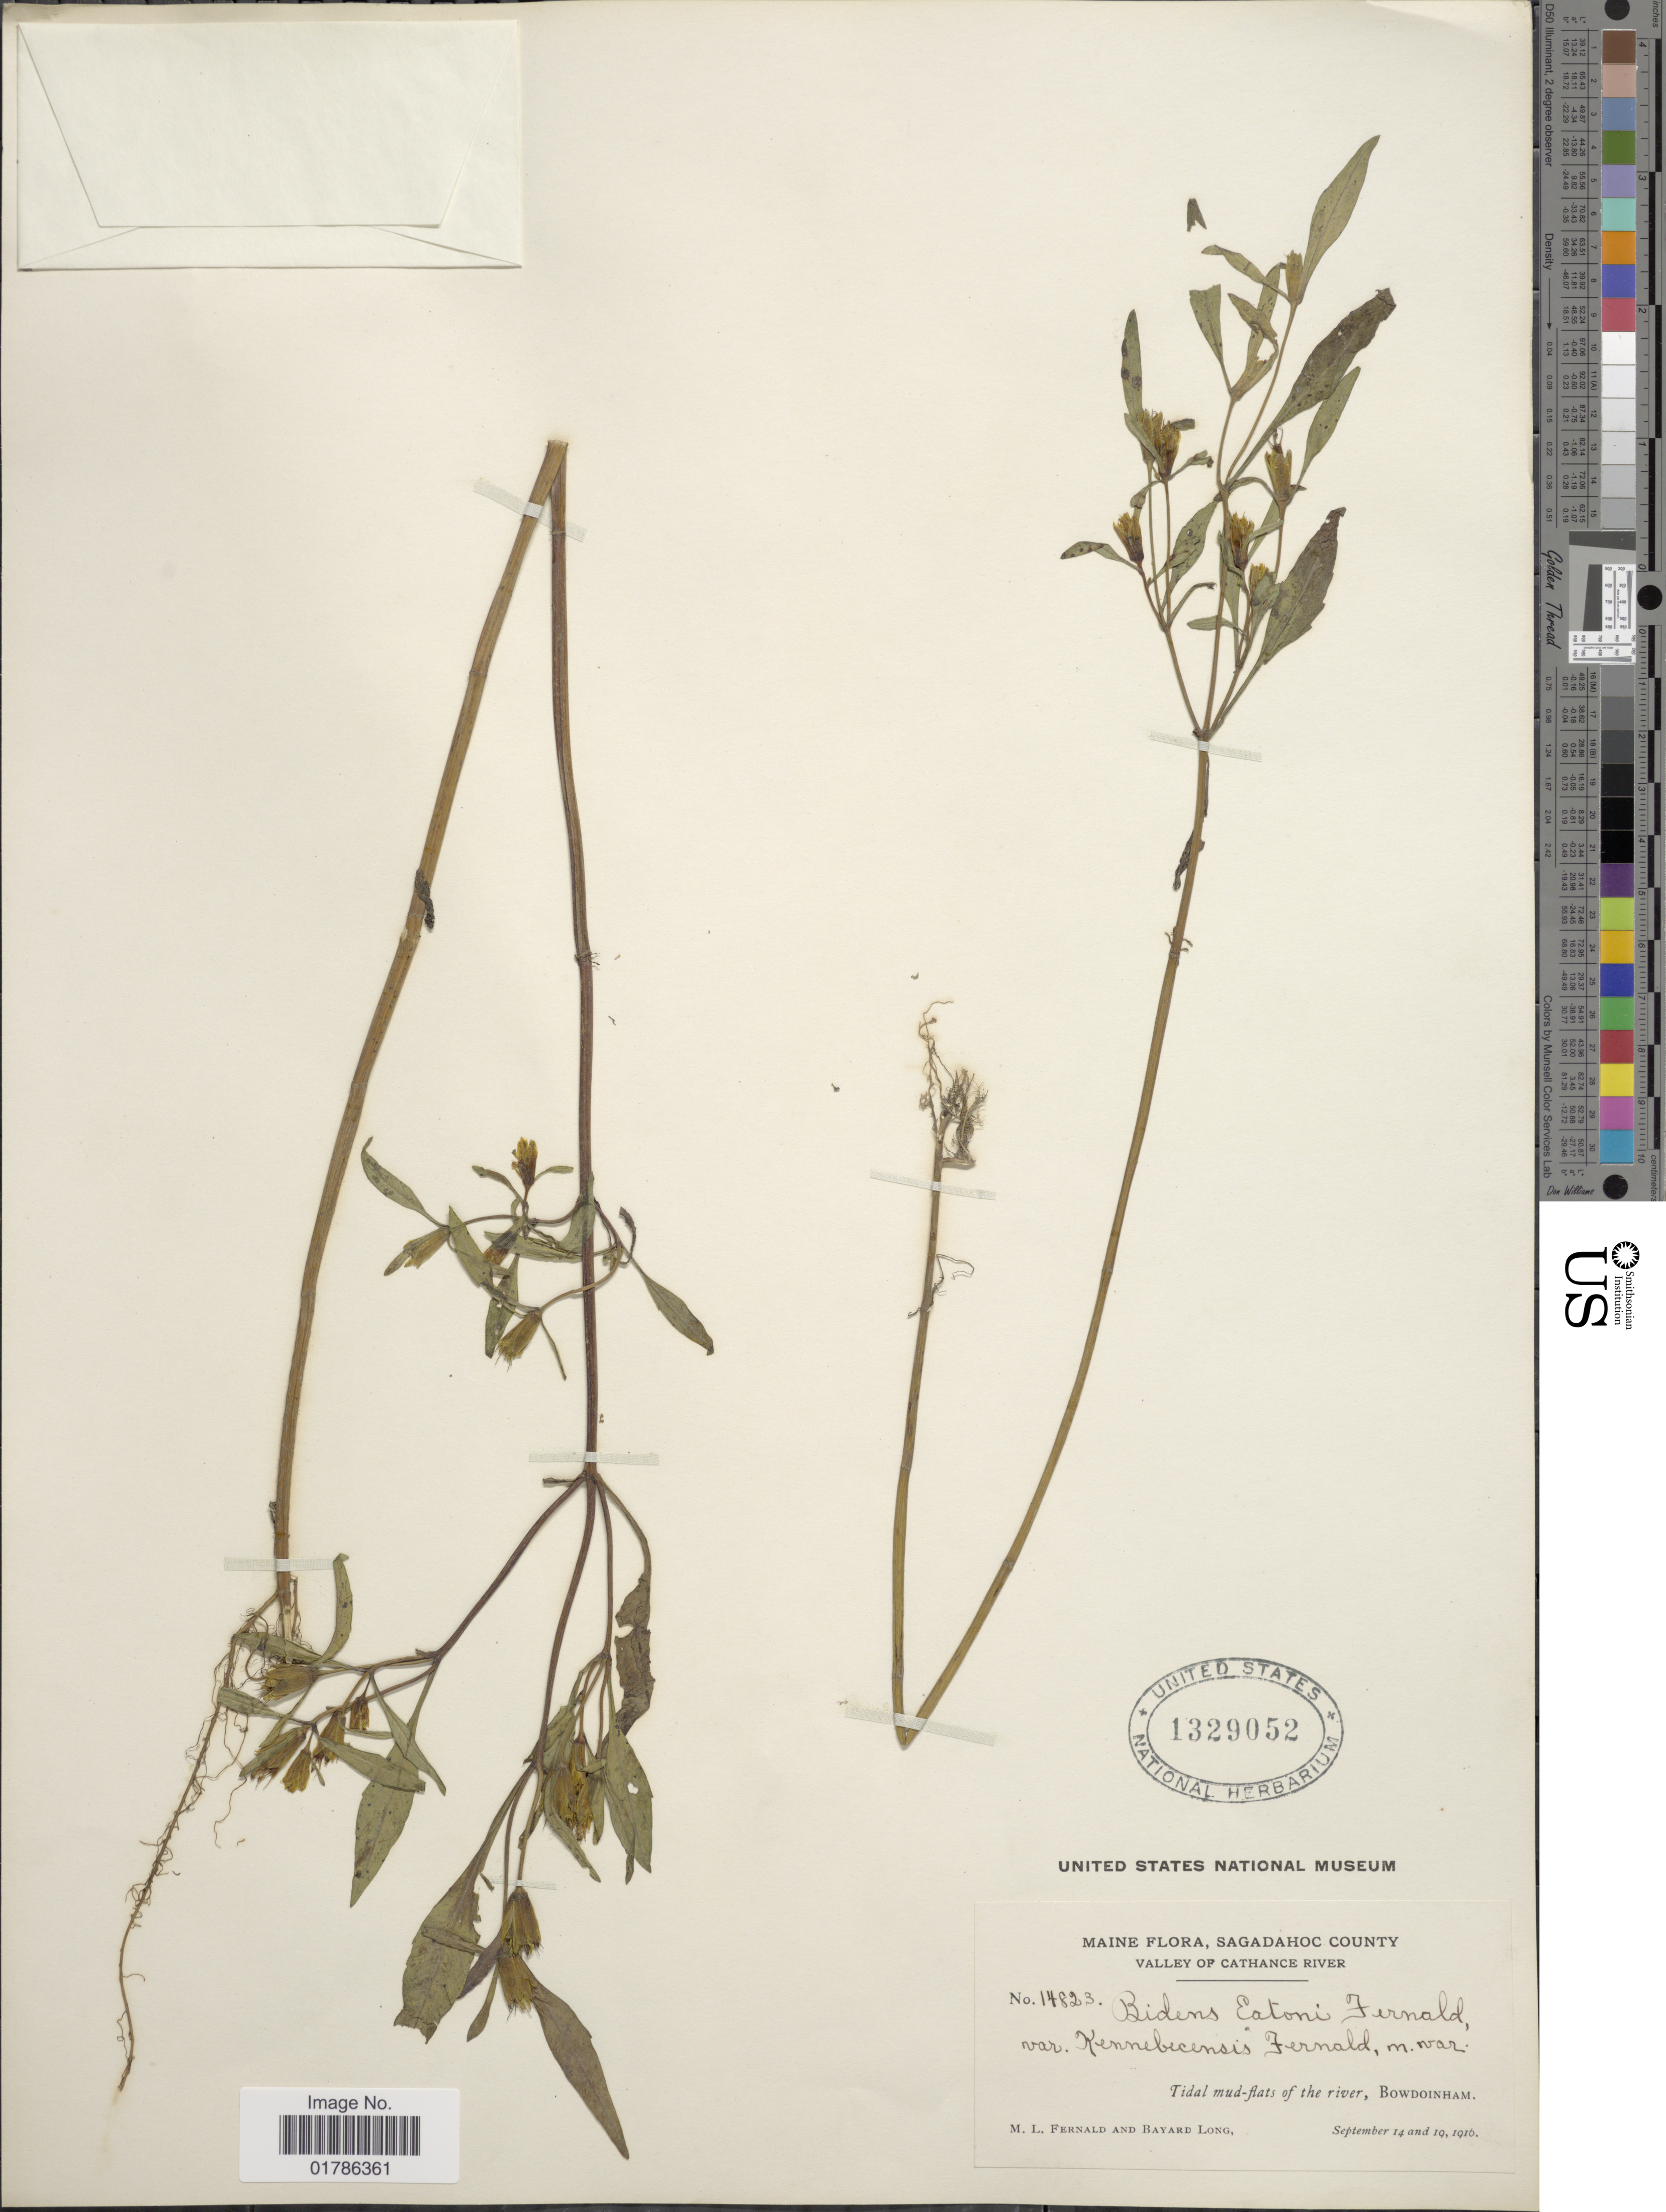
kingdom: Plantae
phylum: Tracheophyta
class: Magnoliopsida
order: Asterales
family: Asteraceae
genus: Bidens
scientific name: Bidens eatonii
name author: Fernald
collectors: M. L. Fernald & B. Long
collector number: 14823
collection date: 1916-09-14/1916-09-19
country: United States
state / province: Maine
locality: Sagadahoc County, Valley of Cathance River, Tidal mud-flats of the river, Bowdoinham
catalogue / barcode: US 1329052